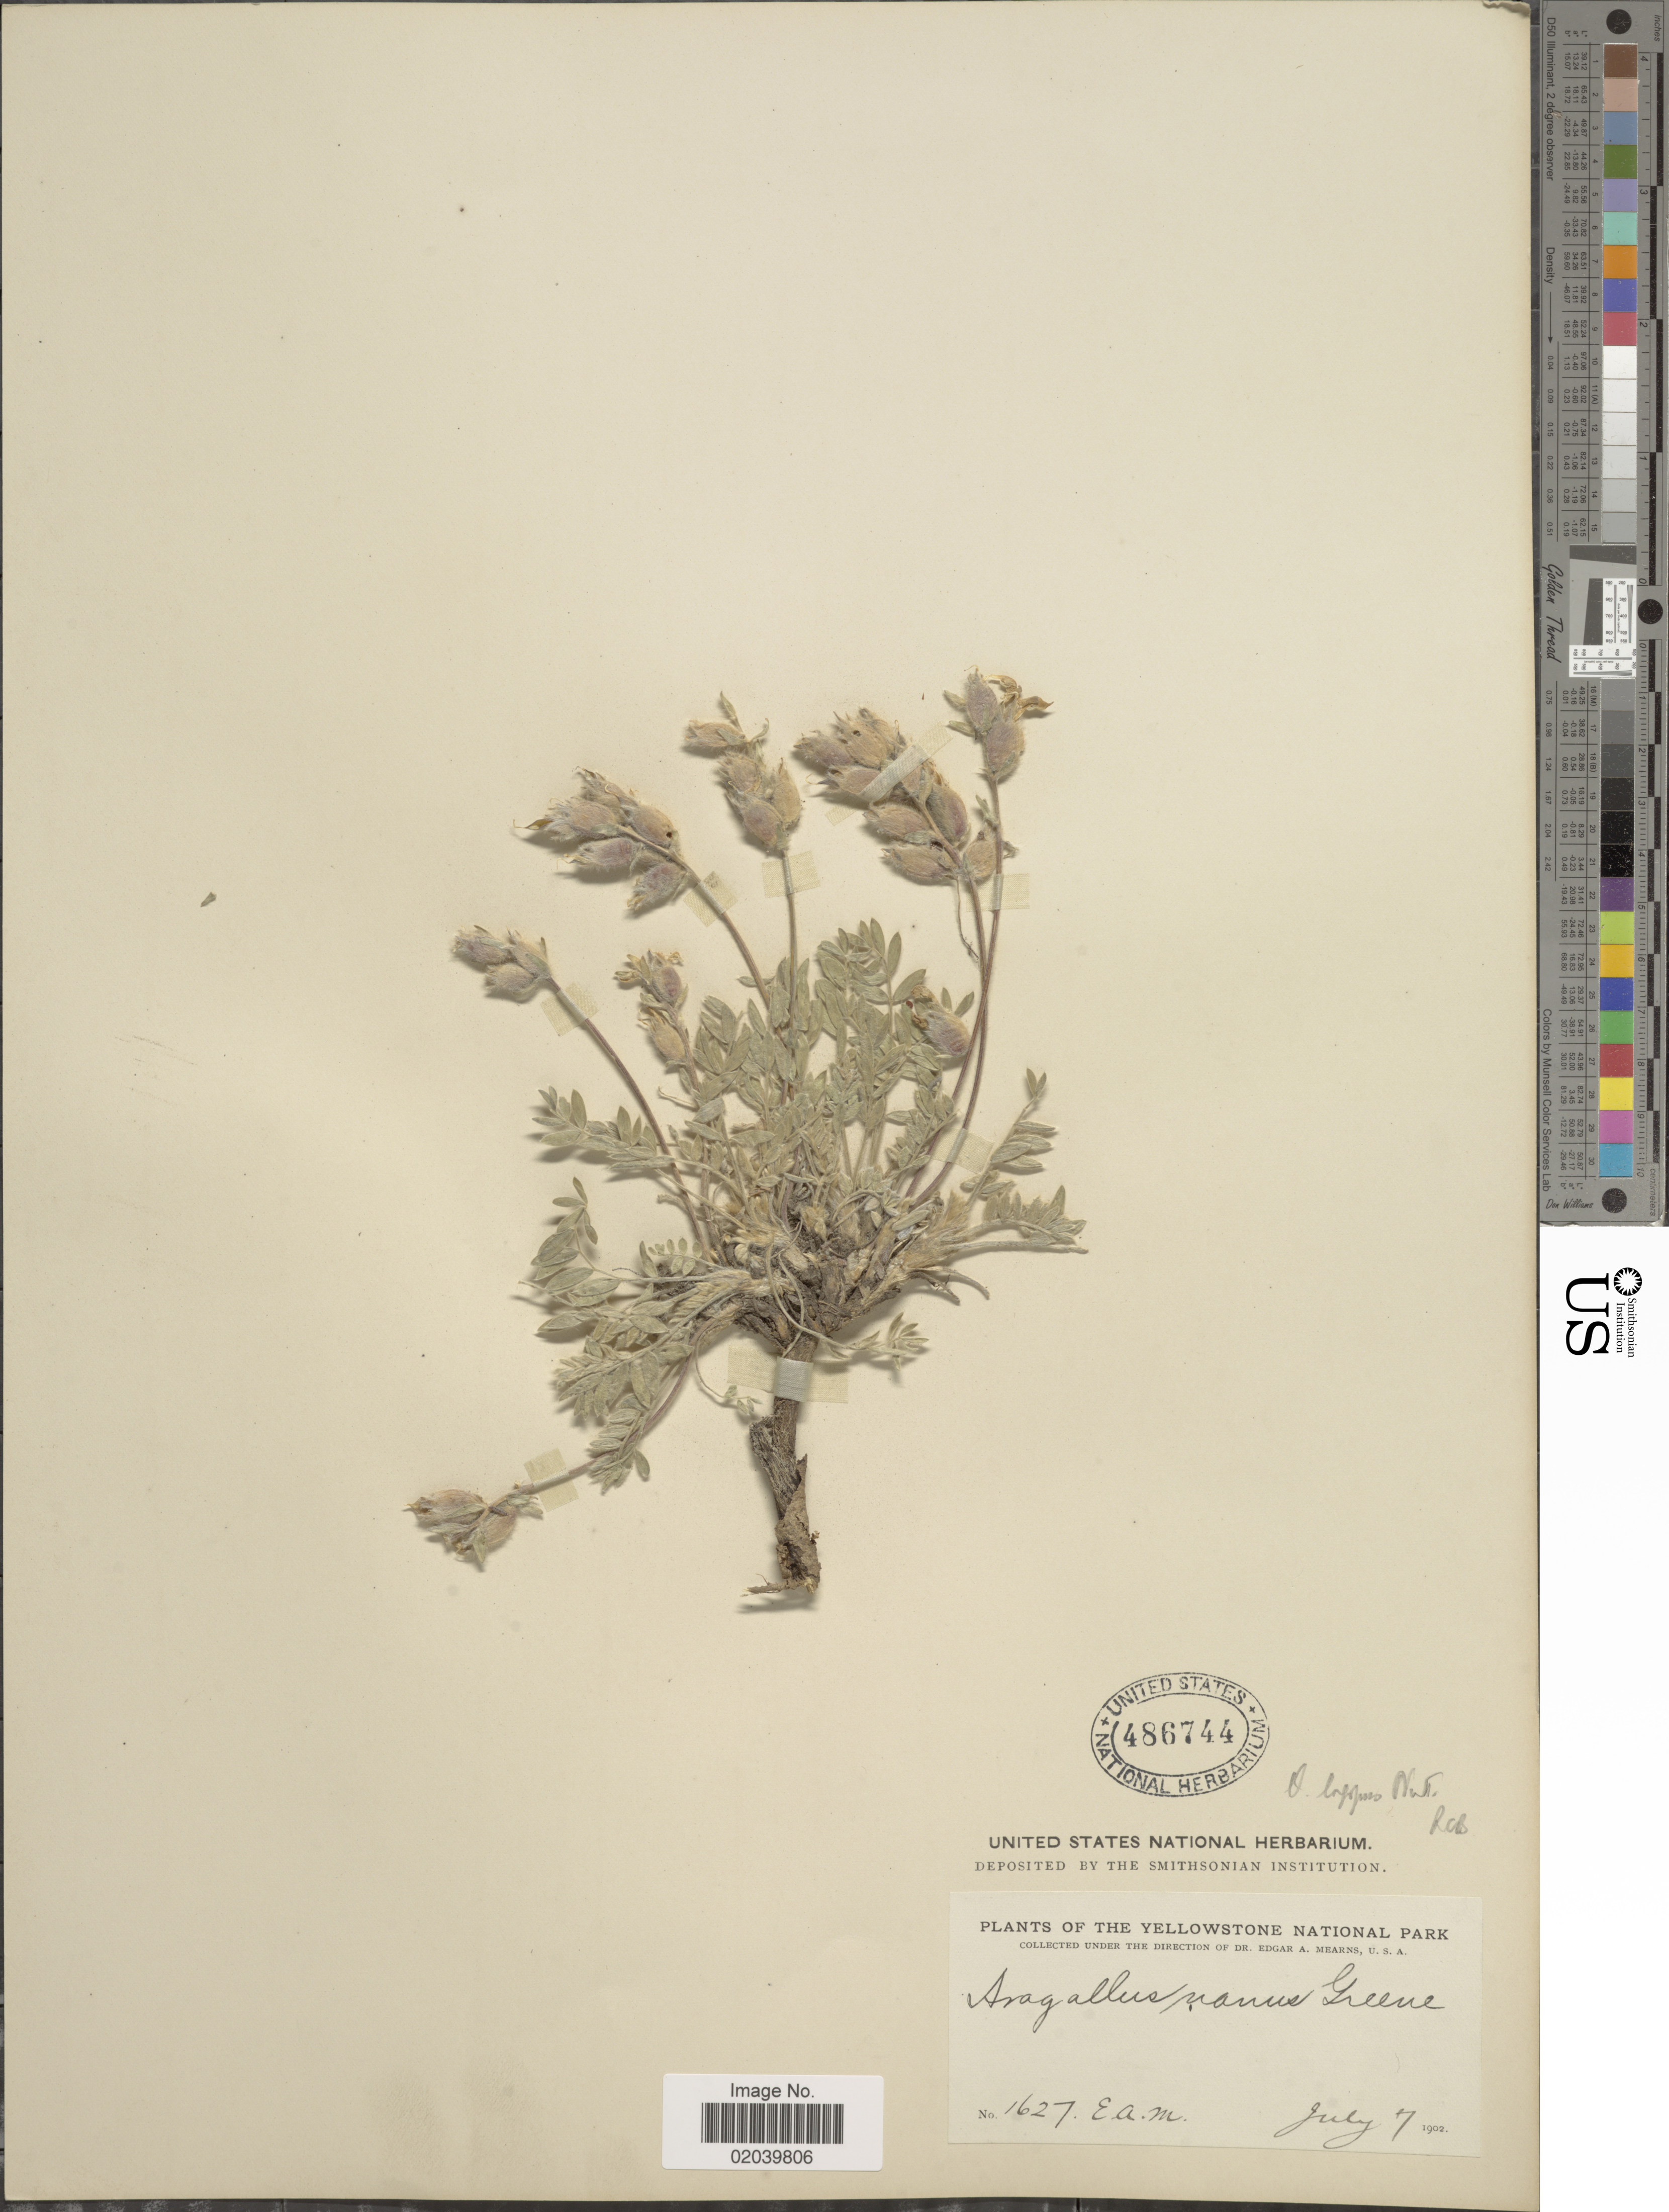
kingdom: Plantae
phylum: Tracheophyta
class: Magnoliopsida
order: Fabales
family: Fabaceae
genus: Oxytropis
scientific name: Oxytropis lagopus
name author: Nutt.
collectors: E. A. Mearns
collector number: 1627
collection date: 1902-07-07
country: United States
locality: Yellowstone National Park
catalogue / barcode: US 486744